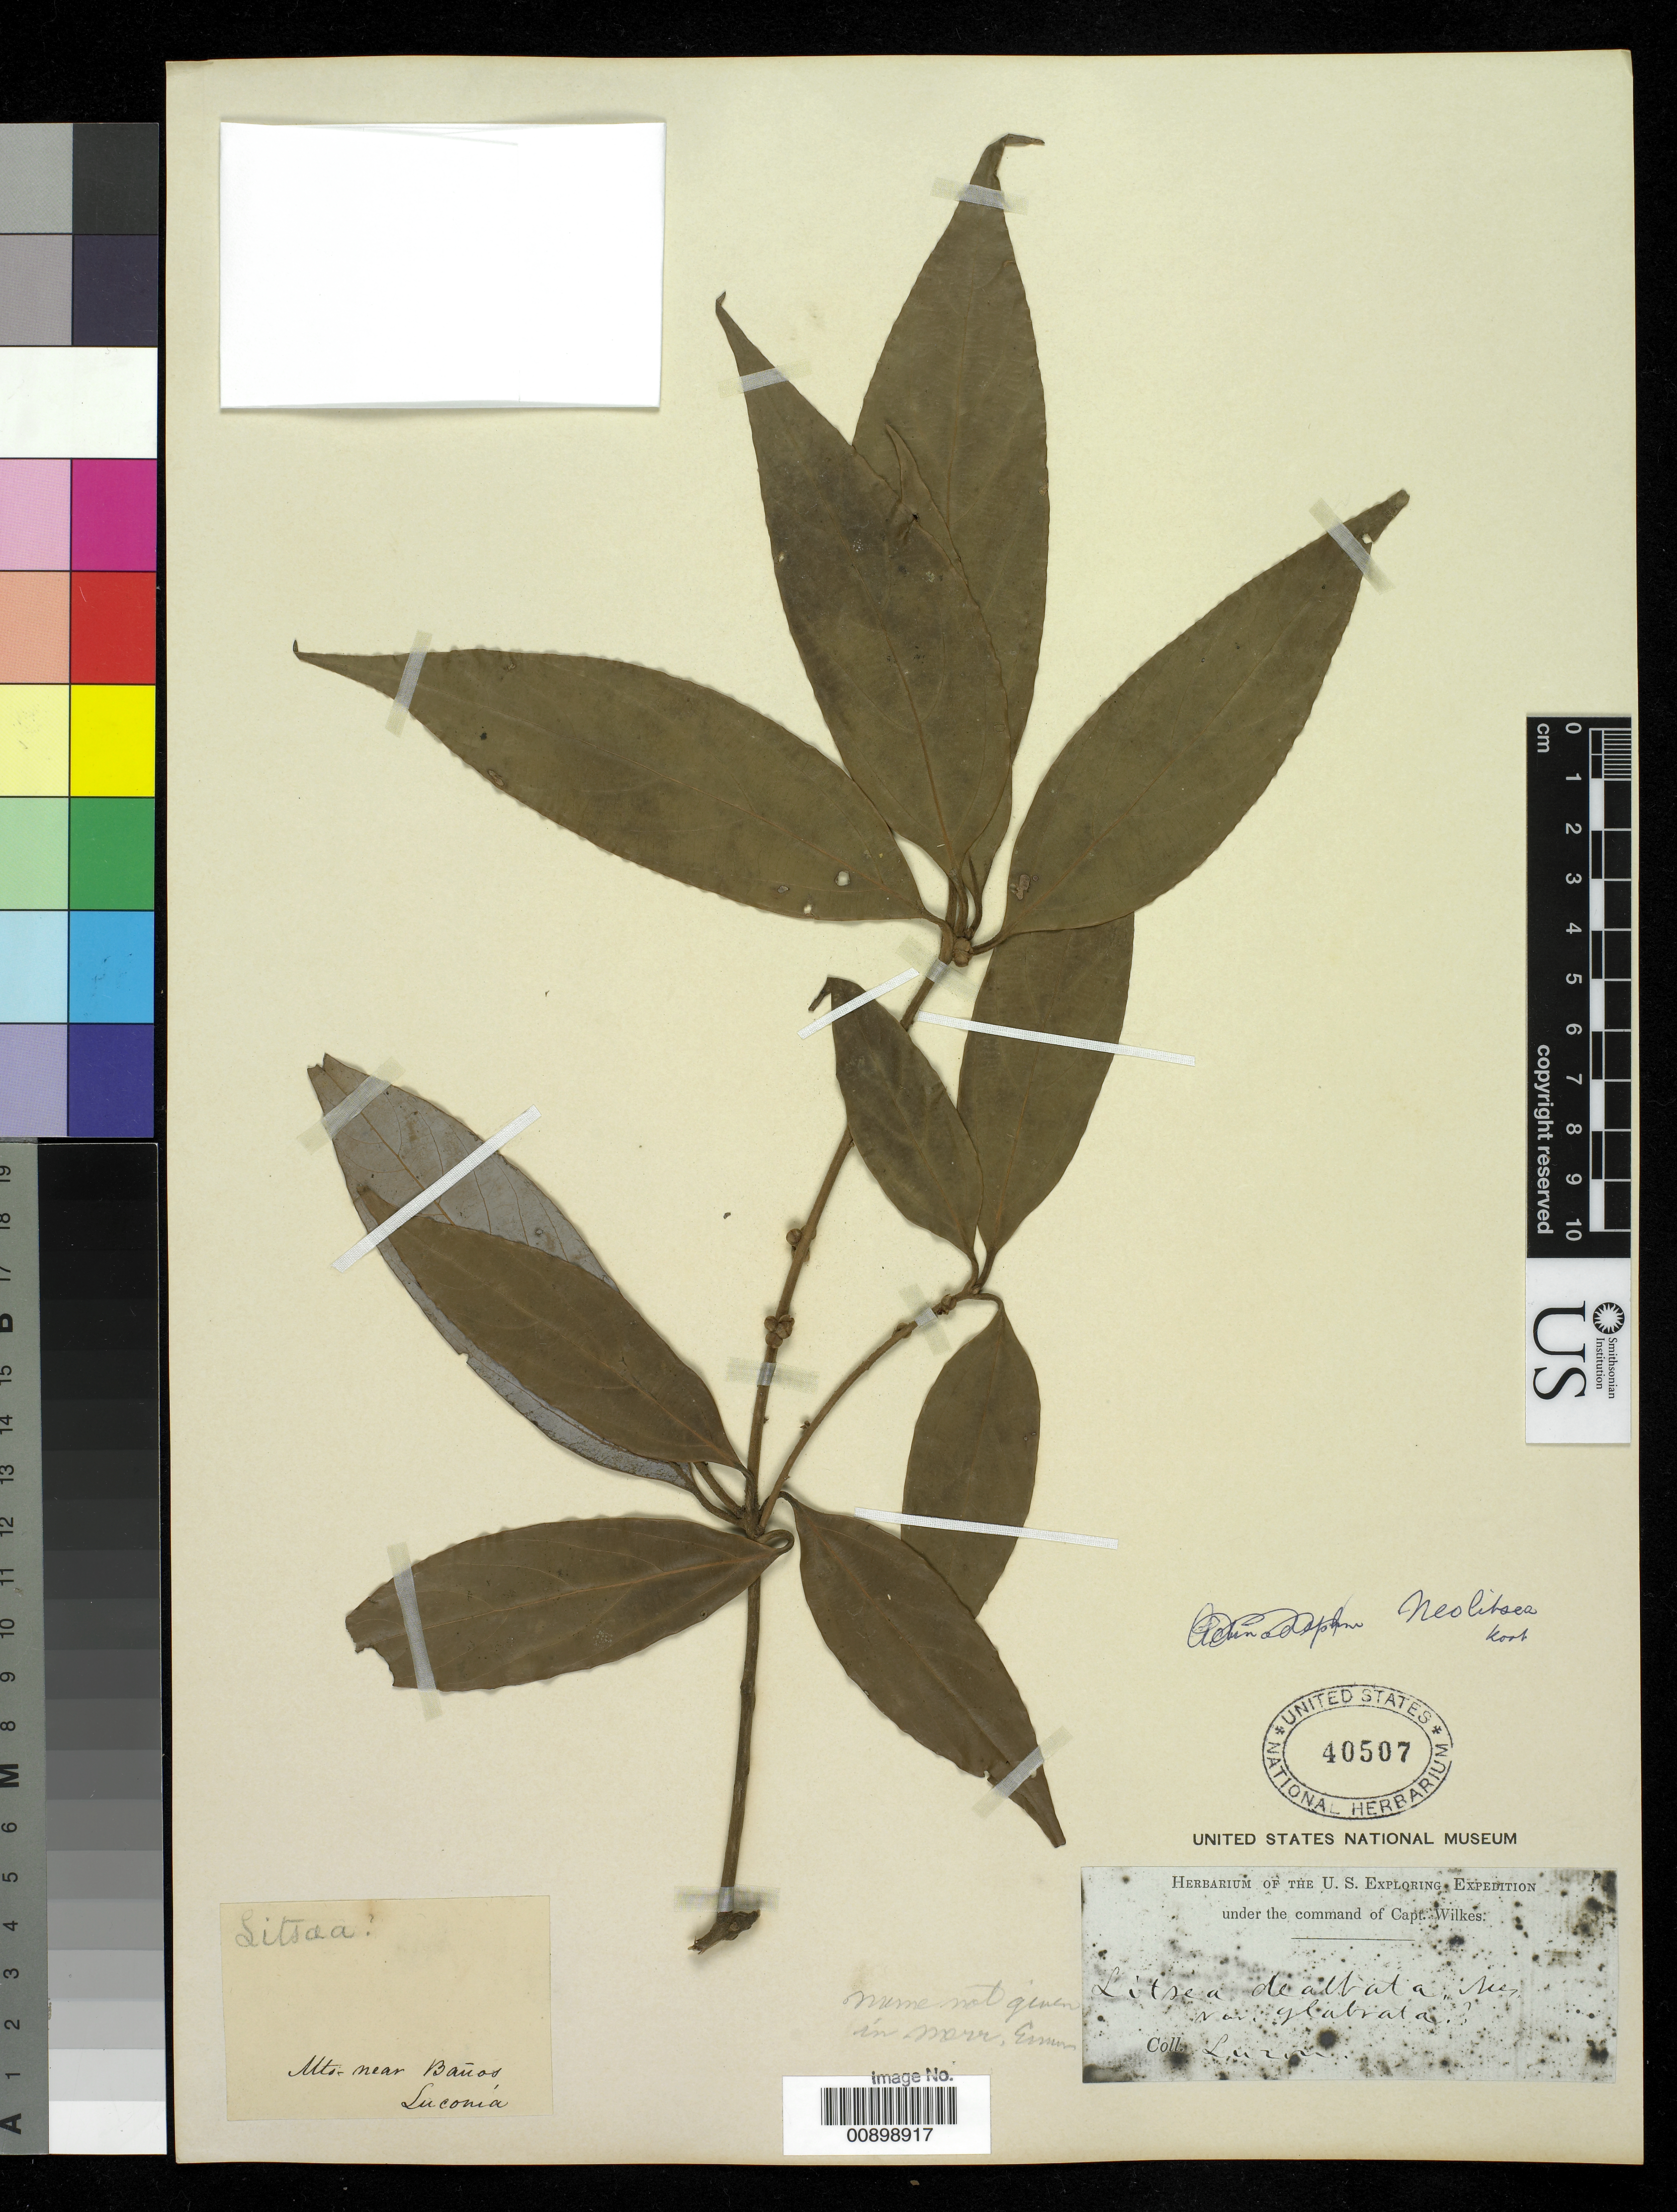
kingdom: Plantae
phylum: Tracheophyta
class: Magnoliopsida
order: Laurales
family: Lauraceae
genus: Litsea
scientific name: Litsea dealbata var. glabrata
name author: Meisn. in DC.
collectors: Wilkes Explor. Exped.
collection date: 1838/1842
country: Philippines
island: Luzon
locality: Luzon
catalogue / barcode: US 40507